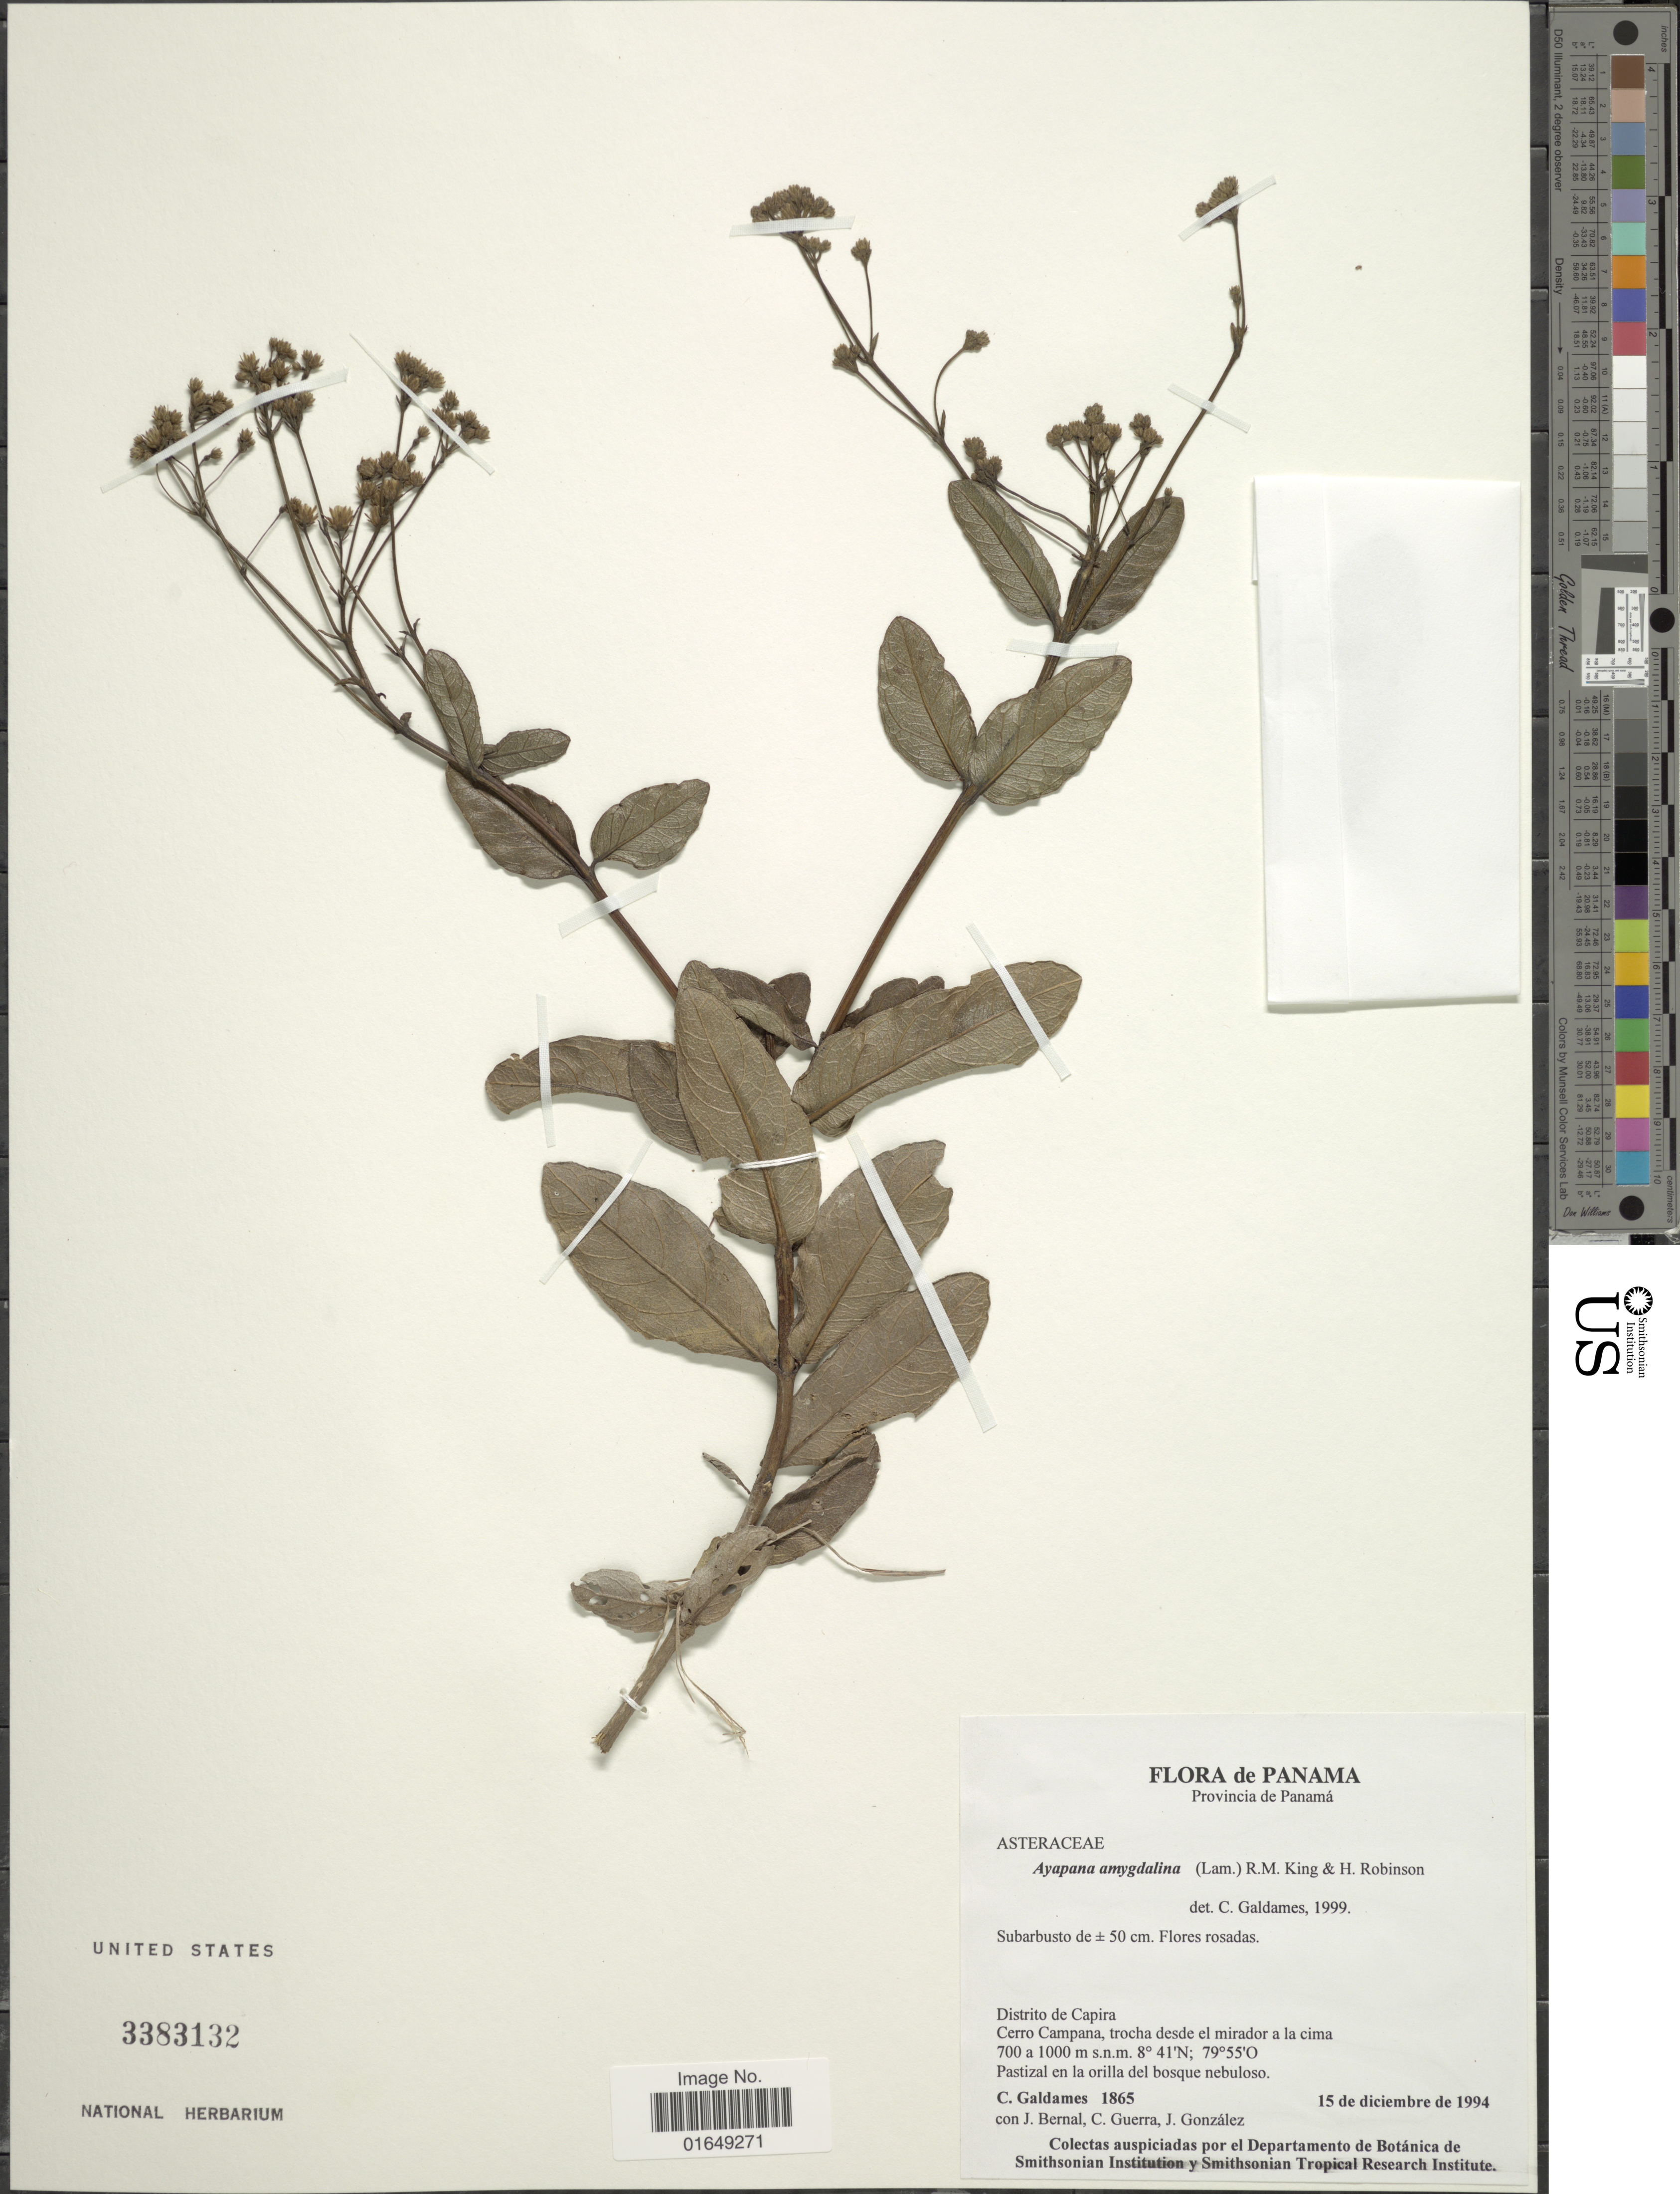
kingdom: Plantae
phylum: Tracheophyta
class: Magnoliopsida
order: Asterales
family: Asteraceae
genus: Ayapana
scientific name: Ayapana amygdalina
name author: (Lam.) R.M. King & H. Rob.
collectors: C. Galdames, J. Bernal, C. Guerra & J. González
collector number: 1865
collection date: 1994-12-15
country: Panama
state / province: Panamá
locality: Distrito de Capira, Cerro Campana, trocha desde el mirador a la cima.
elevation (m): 700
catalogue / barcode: US 3383132